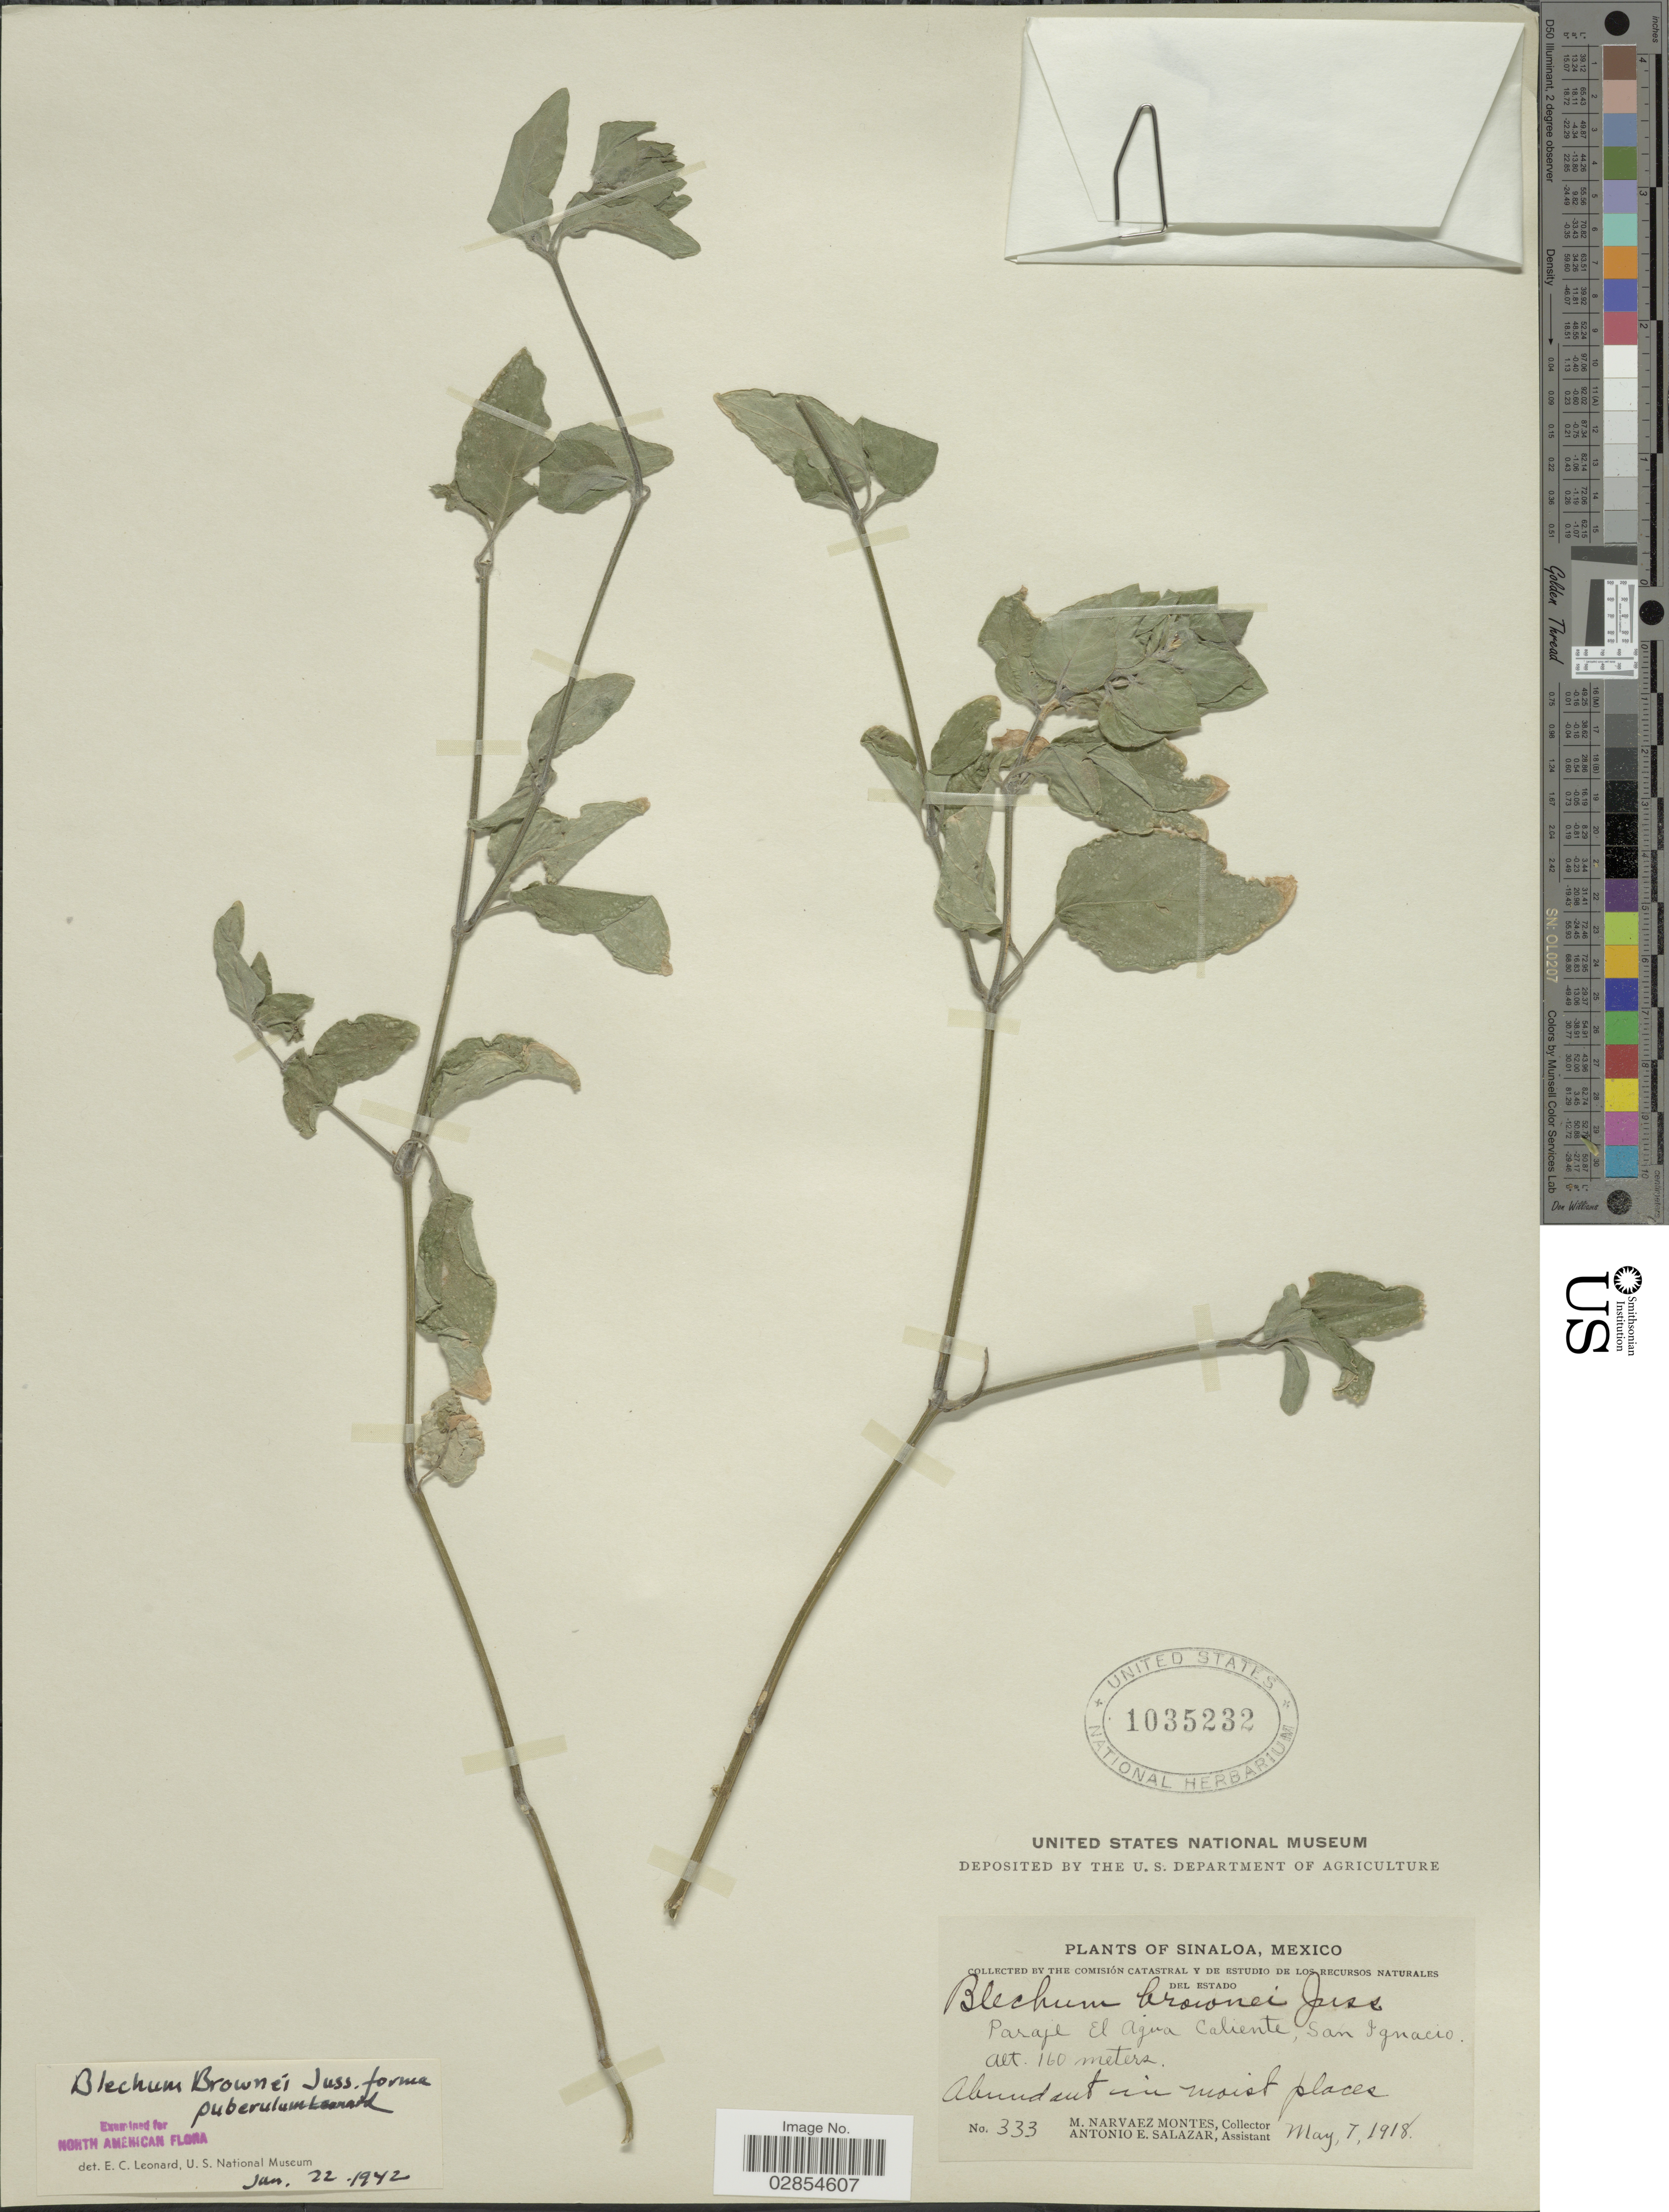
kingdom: Plantae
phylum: Tracheophyta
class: Magnoliopsida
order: Lamiales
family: Acanthaceae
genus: Blechum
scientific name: Blechum pyramidatum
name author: (Lam.) Urb.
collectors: M. Narvaez-Montes & A. E. Salazar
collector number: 333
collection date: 1918-05-07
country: Mexico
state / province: Sinaloa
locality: Paraje El Ajua Caliente, San Ignacio.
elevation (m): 160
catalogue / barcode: US 1035232